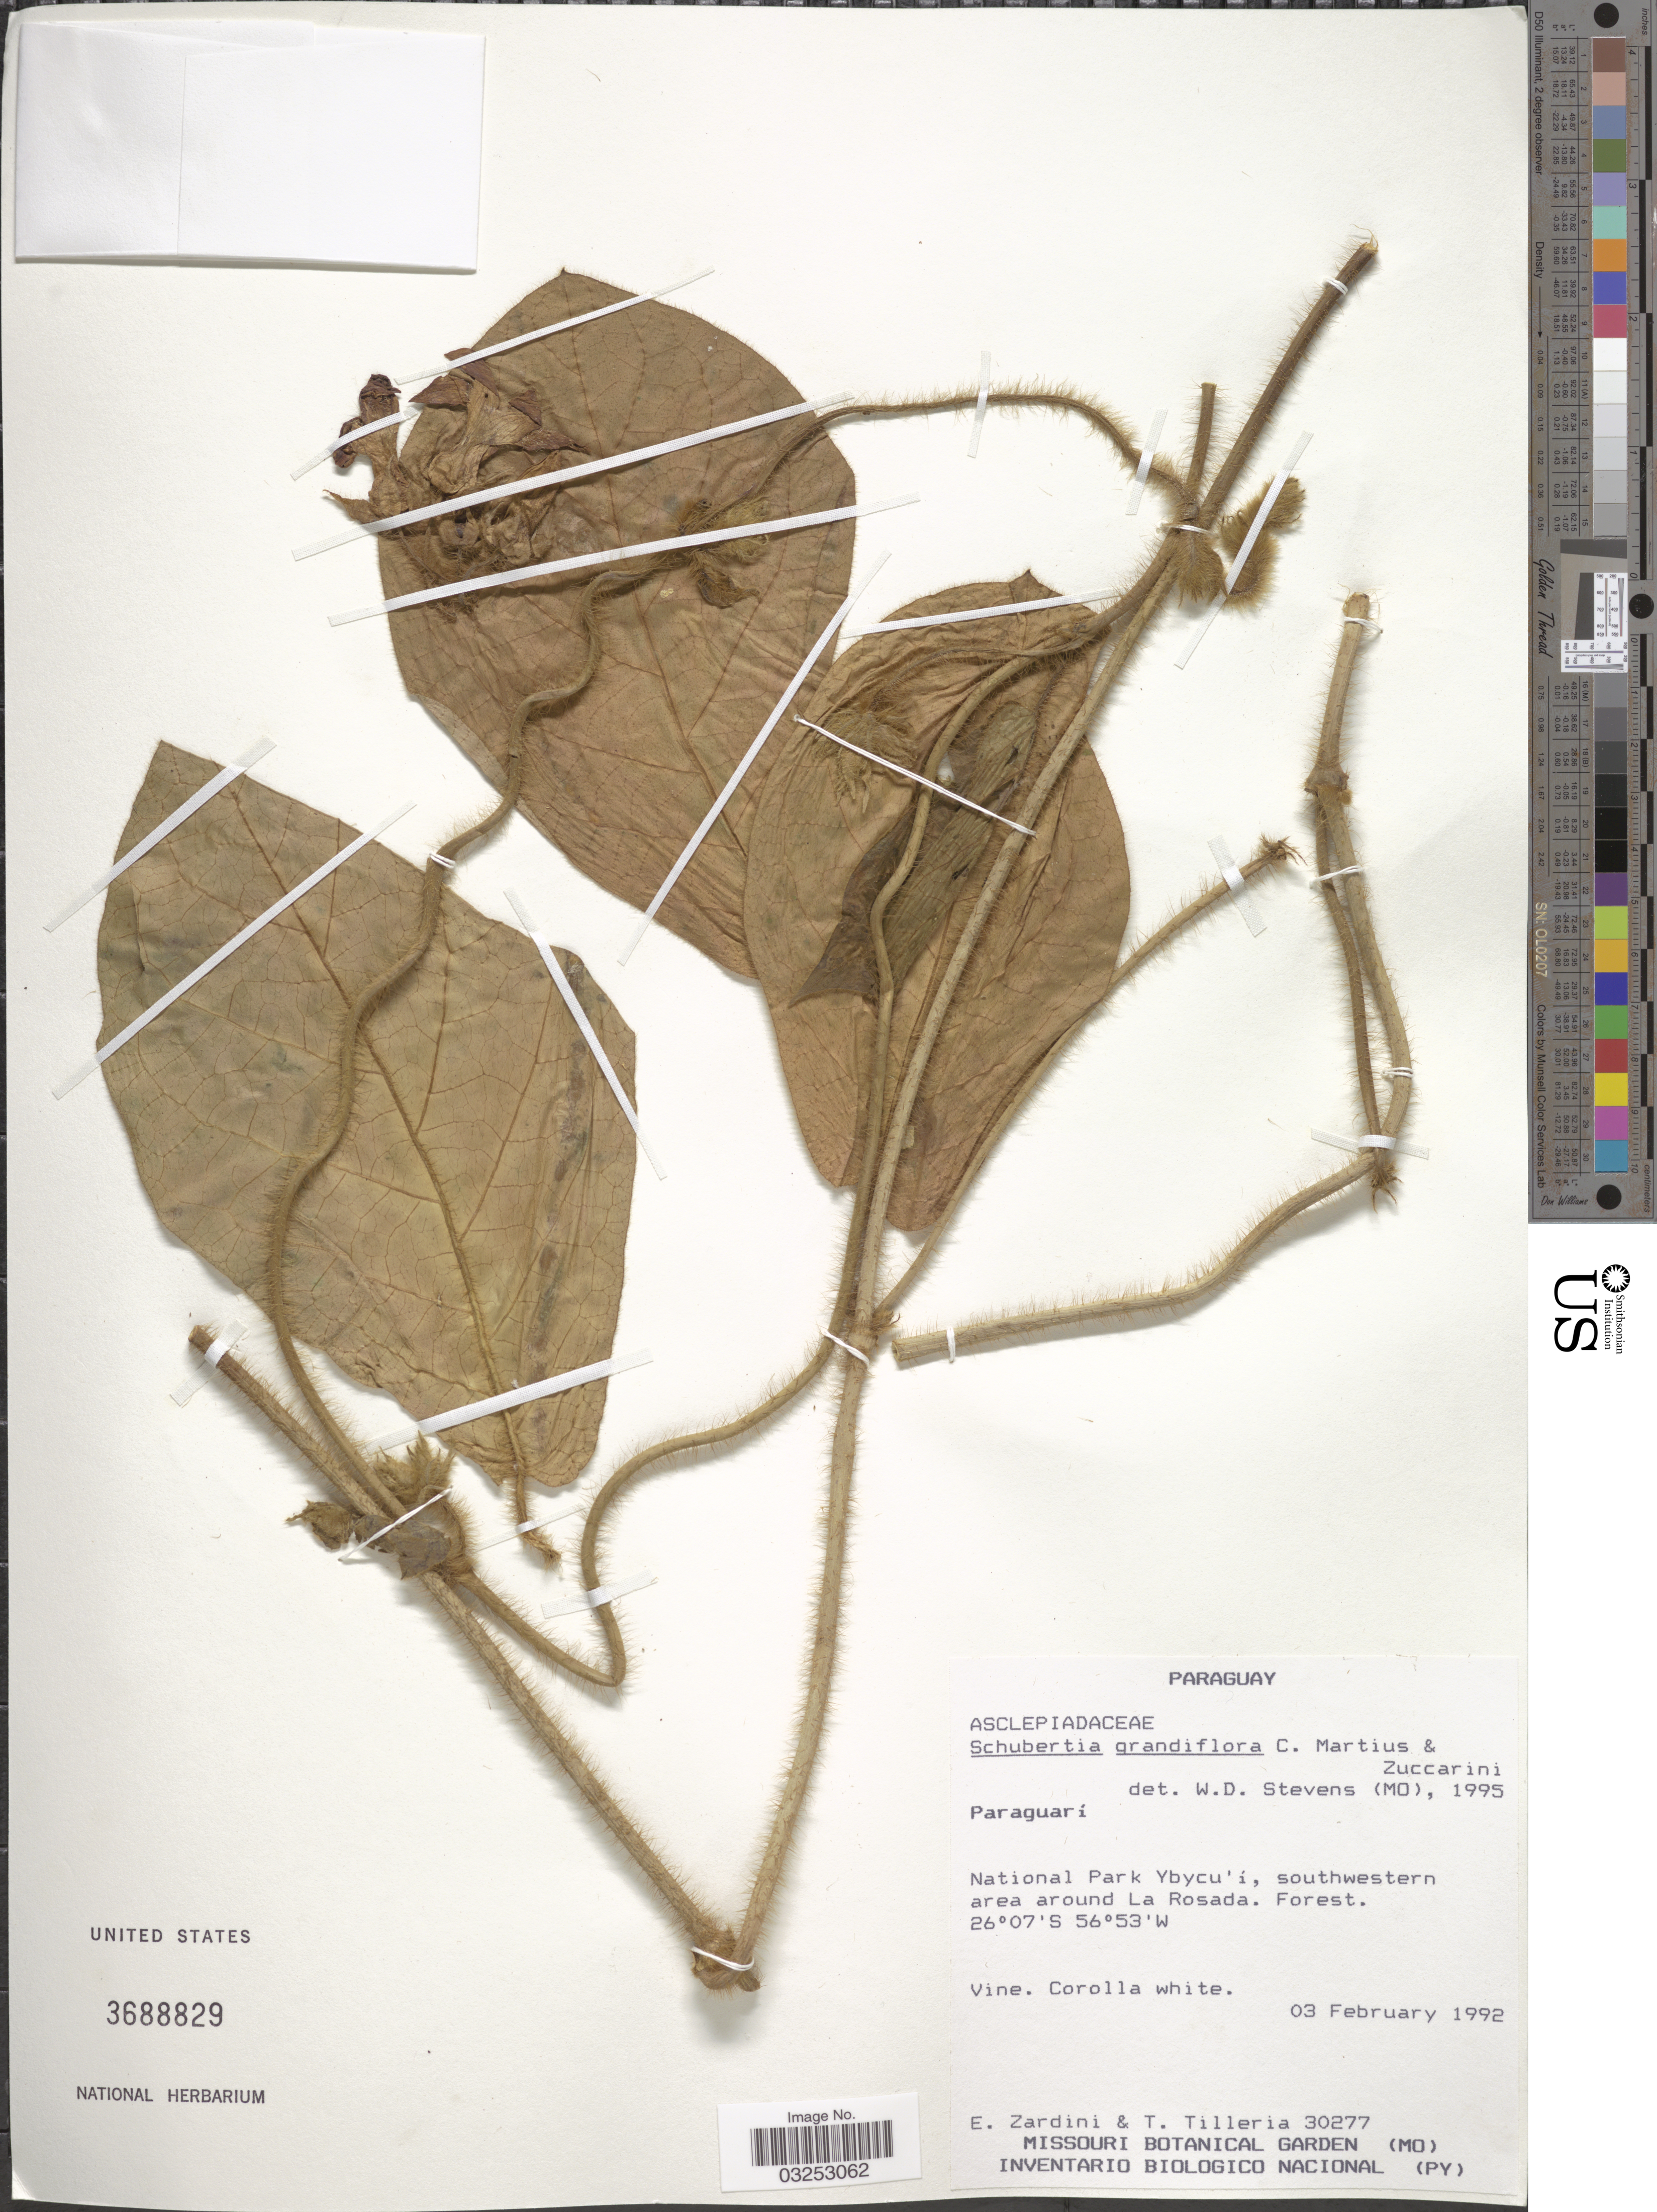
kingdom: Plantae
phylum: Tracheophyta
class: Magnoliopsida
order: Gentianales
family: Apocynaceae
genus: Schubertia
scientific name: Schubertia grandiflora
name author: Mart.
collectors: E. Zardini & T. Tilleria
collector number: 30277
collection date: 1992-02-03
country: Paraguay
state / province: Paraguari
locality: National Park Ybycu'í, southwestern area around La Rosada.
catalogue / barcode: US 3688829